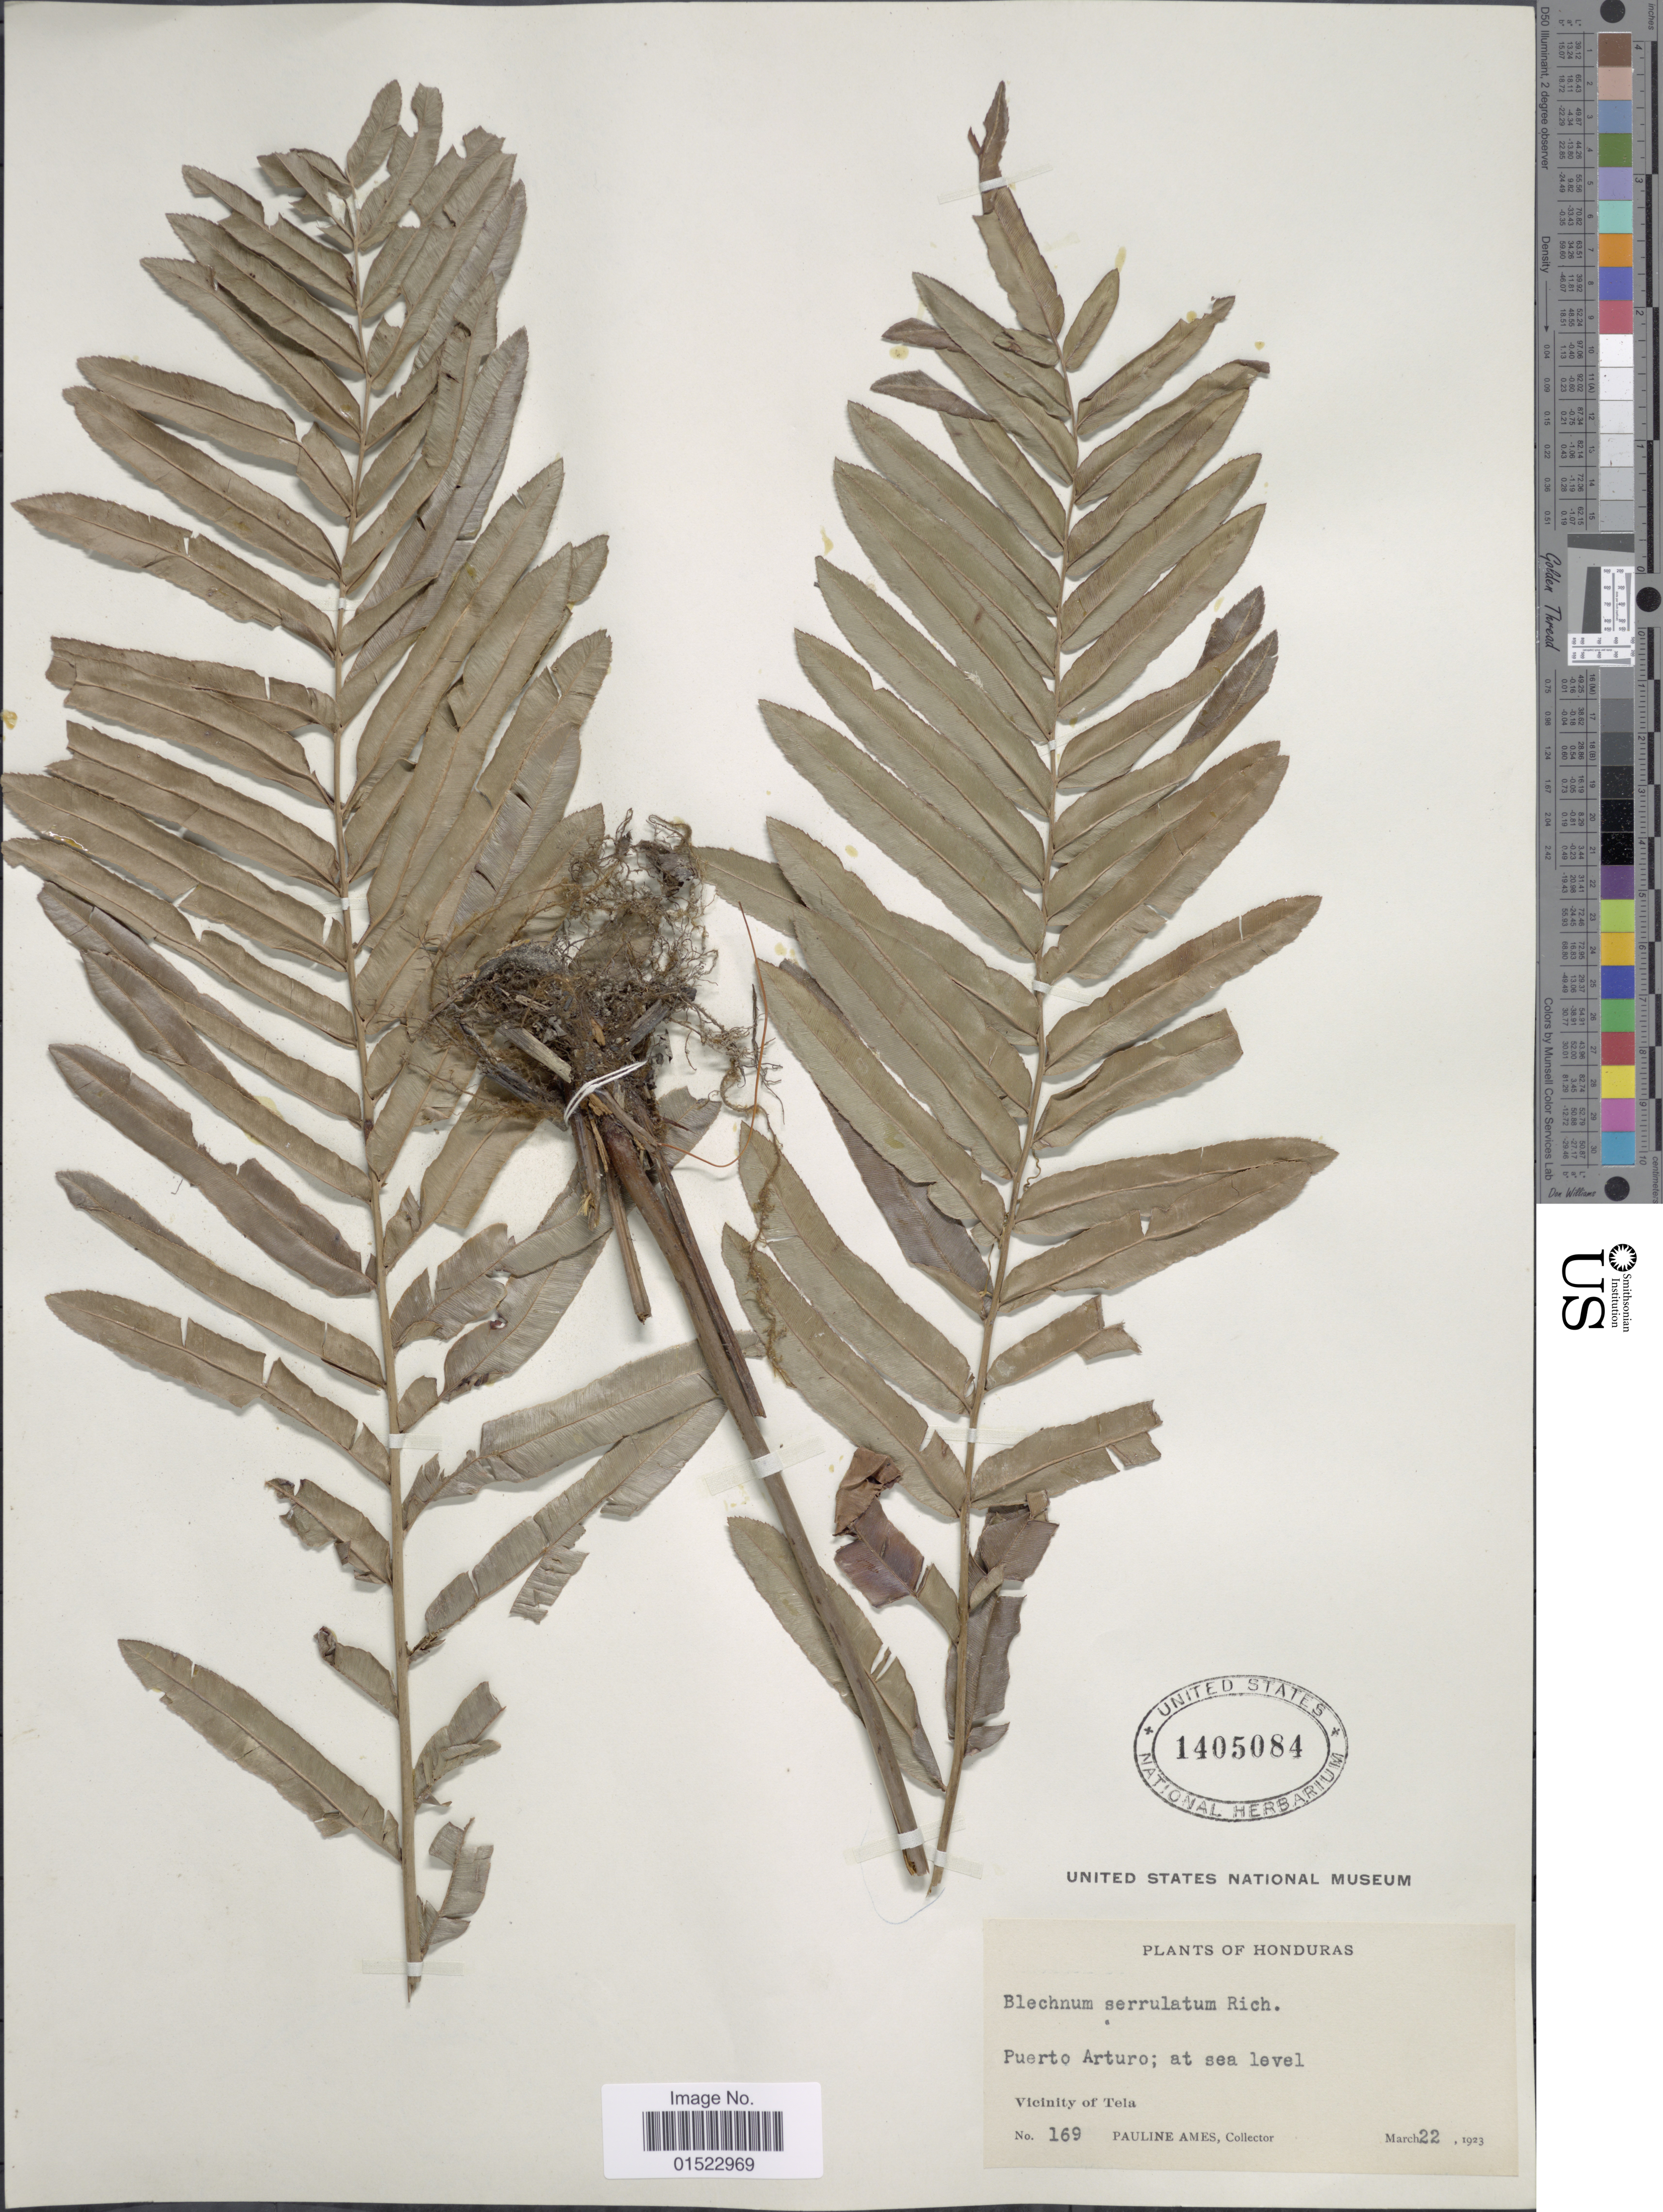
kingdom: Plantae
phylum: Tracheophyta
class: Polypodiopsida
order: Polypodiales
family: Blechnaceae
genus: Telmatoblechnum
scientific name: Telmatoblechnum serrulatum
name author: (Rich.) Perrie et al.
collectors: P. Ames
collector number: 169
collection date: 1923-03-22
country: Honduras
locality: Puerto Arturo, Vicinity of Tela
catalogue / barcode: US 1405084